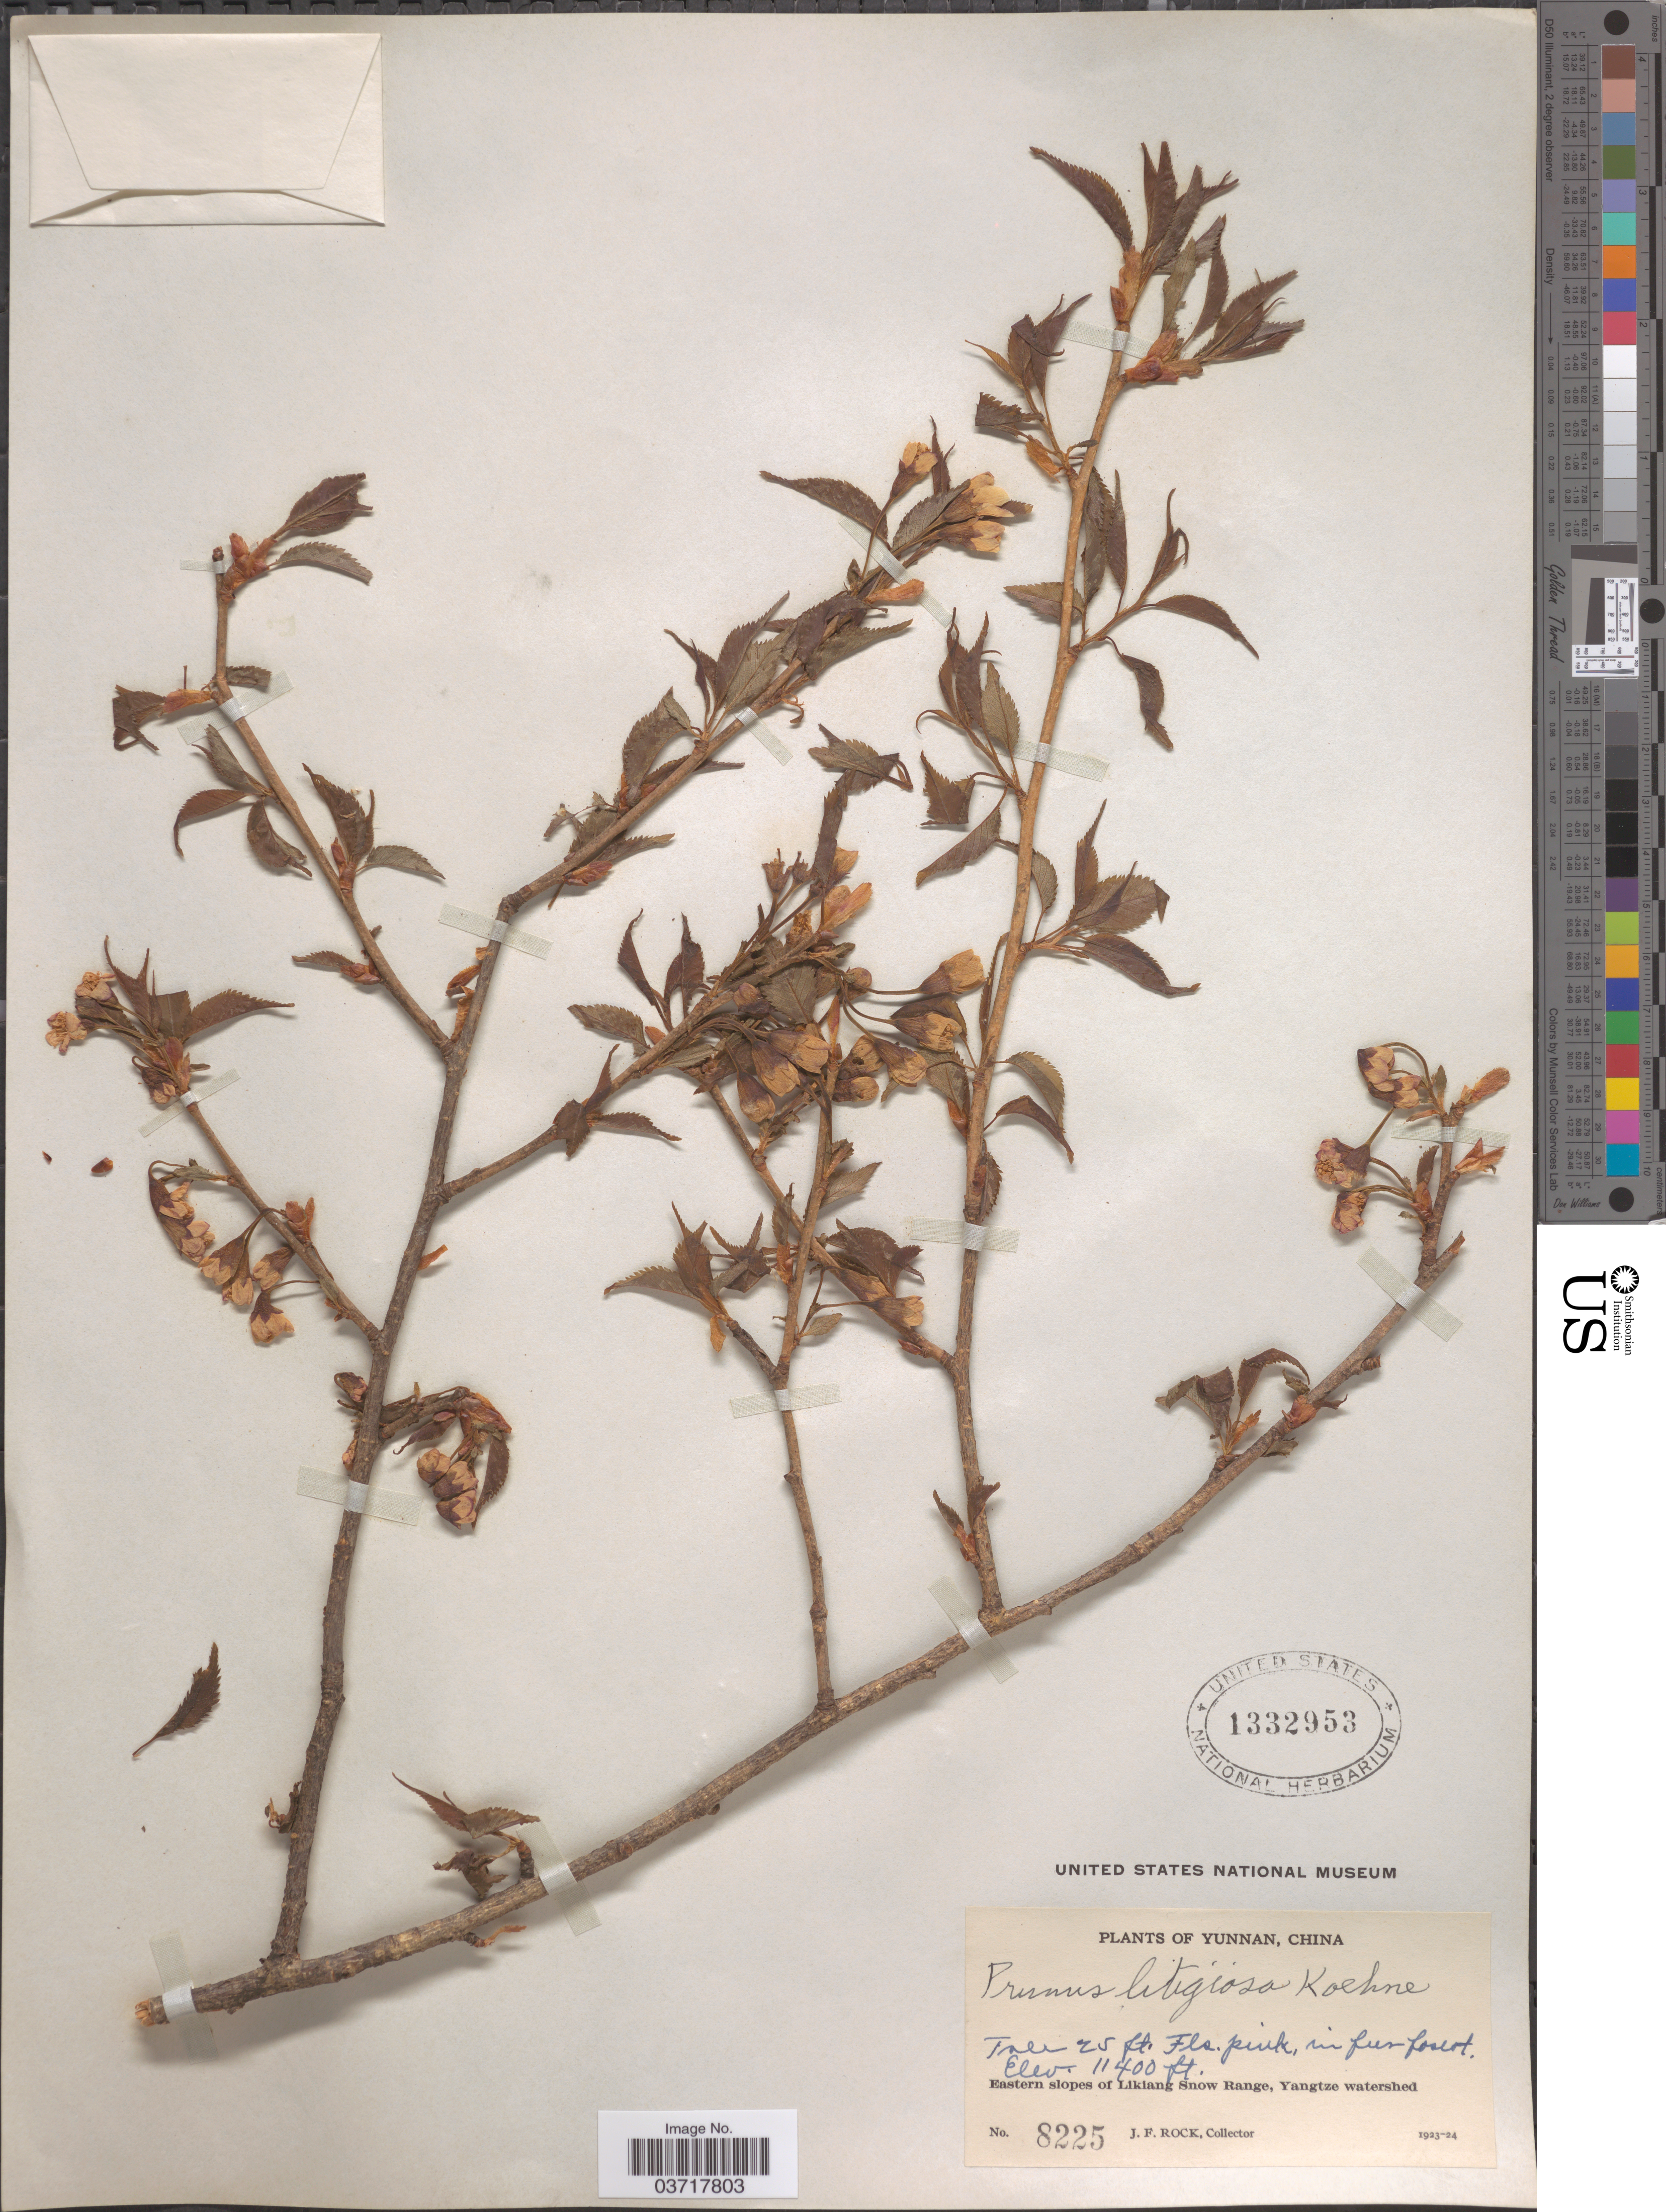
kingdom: Plantae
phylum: Tracheophyta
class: Magnoliopsida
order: Rosales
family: Rosaceae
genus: Prunus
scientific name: Prunus litigiosa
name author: C.K. Schneid.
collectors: J. Rock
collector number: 8225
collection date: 1923/1924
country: China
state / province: Yunnan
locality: Eastern slopes of Likiang Snow Range, Yangtze watershed.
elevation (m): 3475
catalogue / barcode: US 1332953